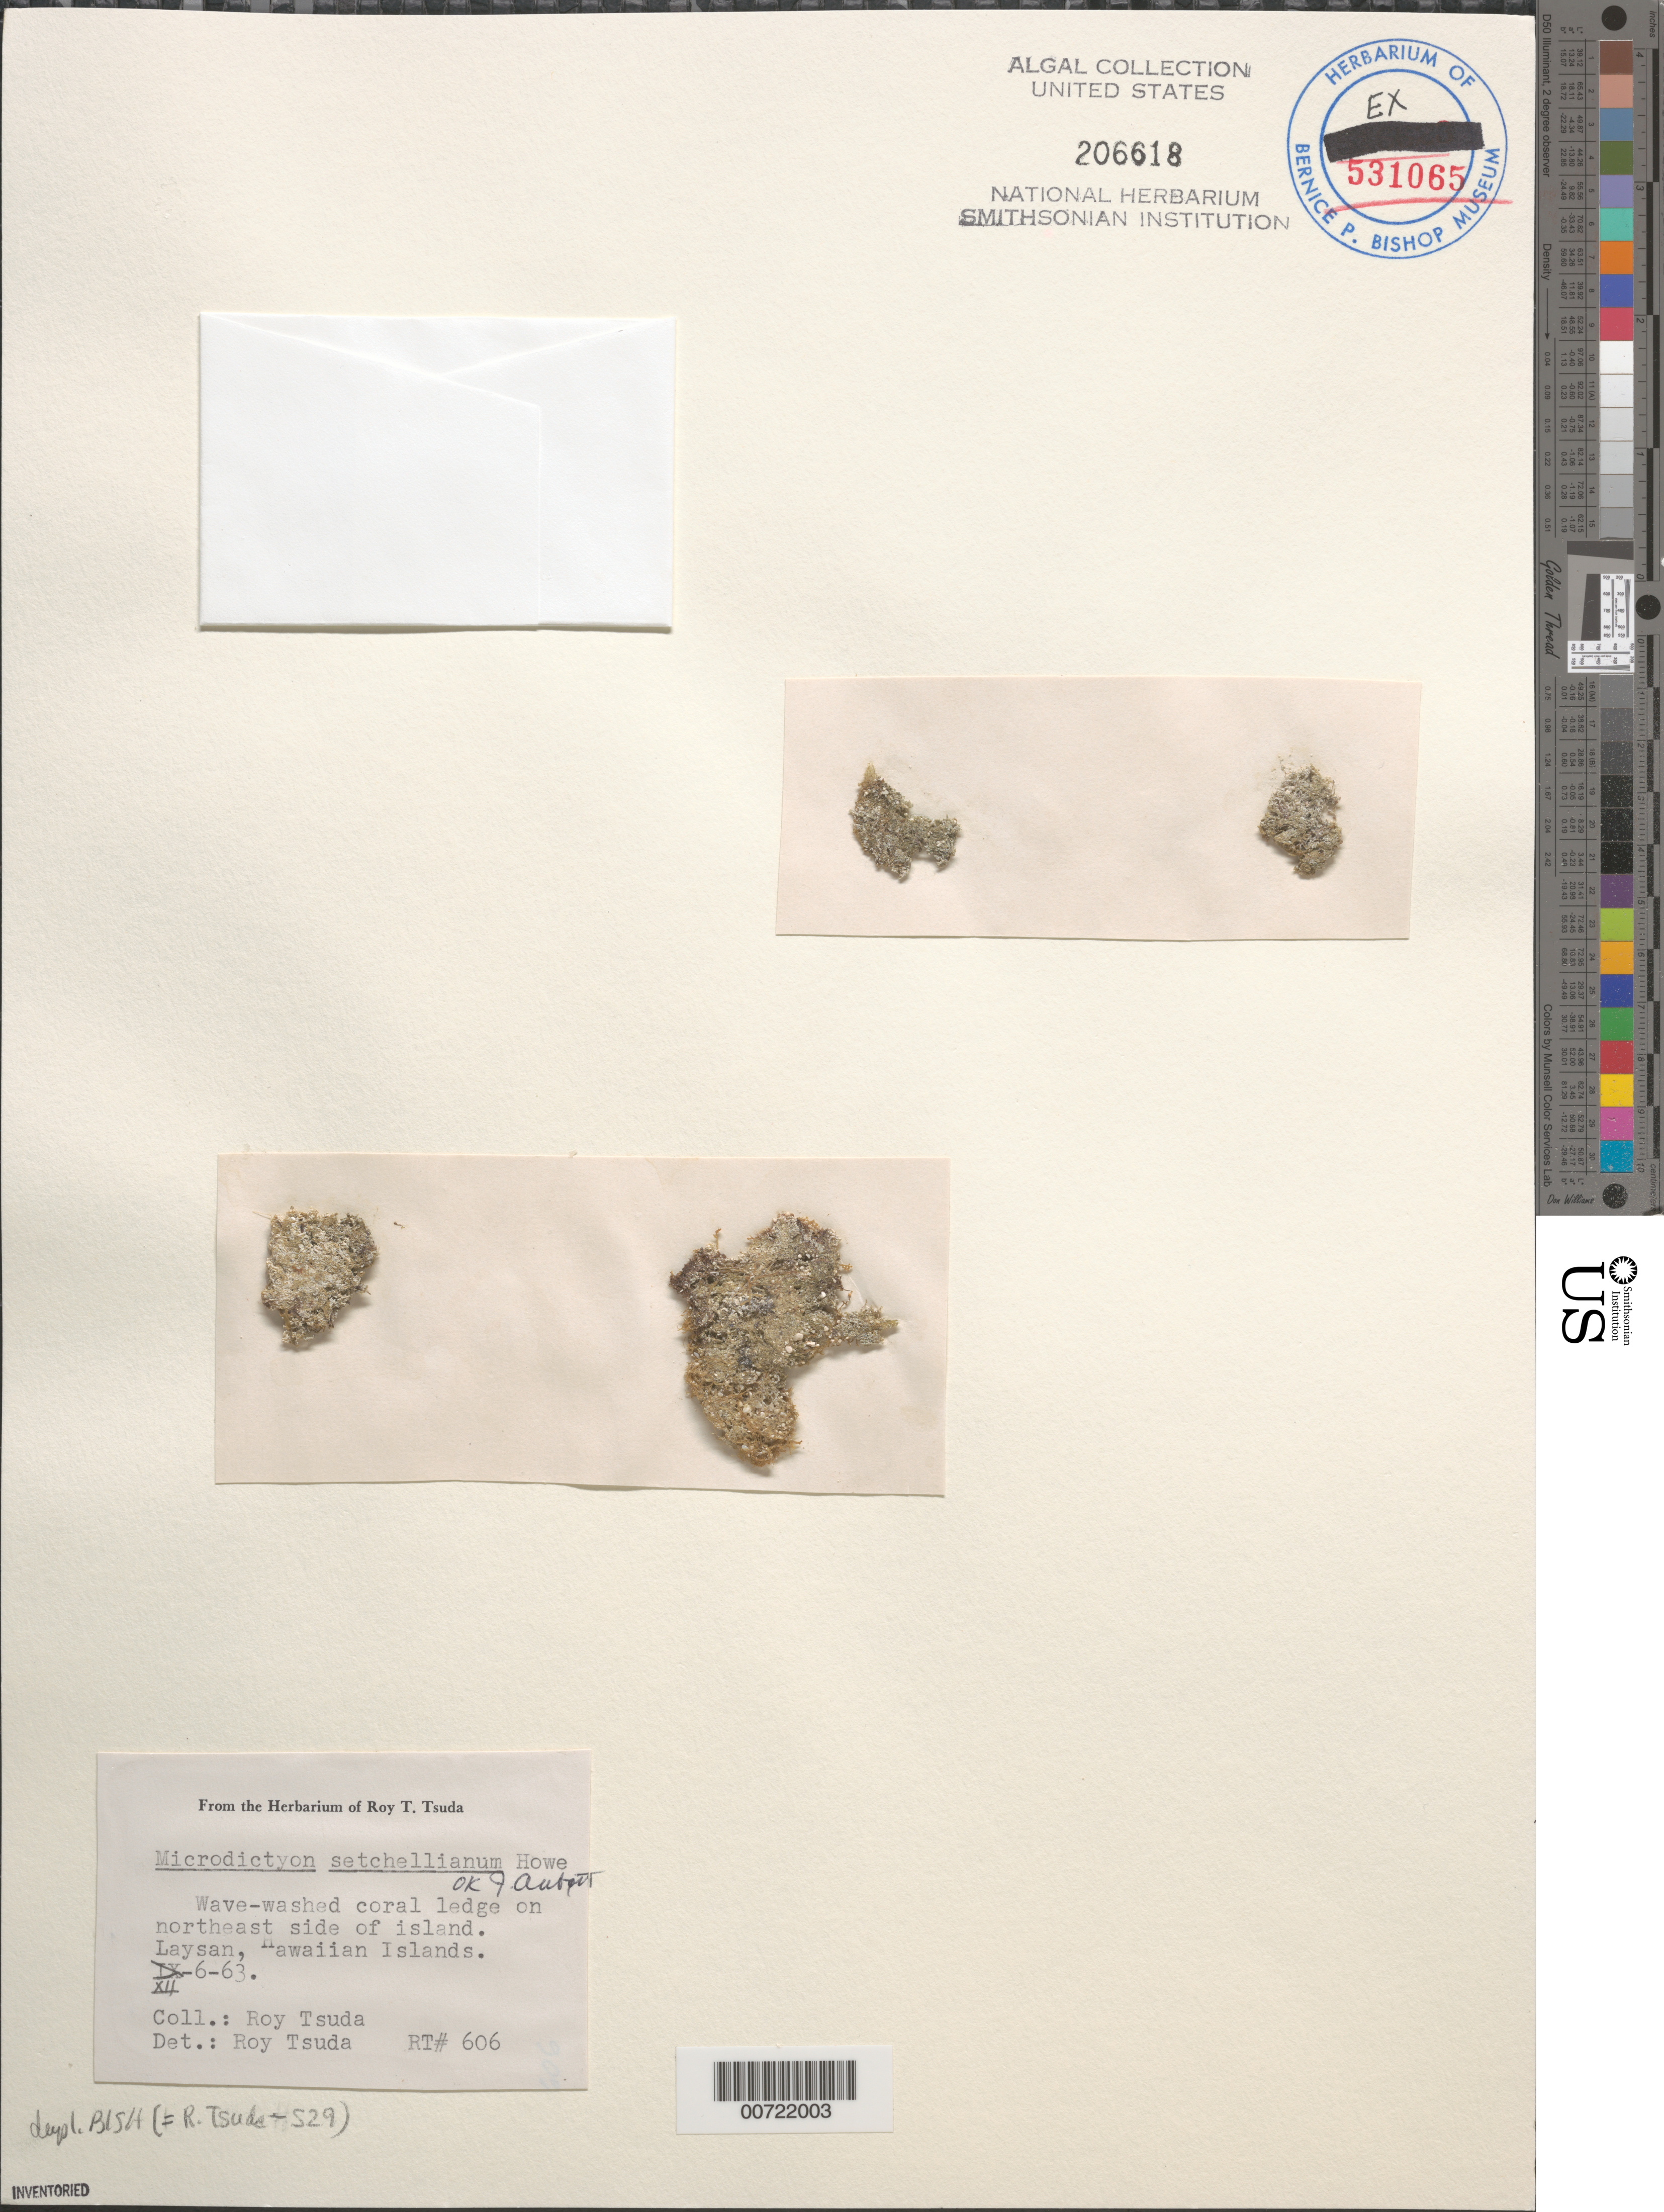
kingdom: Plantae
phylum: Chlorophyta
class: Ulvophyceae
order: Cladophorales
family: Anadyomenaceae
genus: Microdictyon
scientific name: Microdictyon setchellianum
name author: M. Howe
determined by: Tsuda, R. T.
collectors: R. Tsuda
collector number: RT 606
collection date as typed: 06 Dec 1963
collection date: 1963-12-06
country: United States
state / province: Hawaii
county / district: Honolulu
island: Laysan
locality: Coral ledge, northeast side of island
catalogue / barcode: US 206618